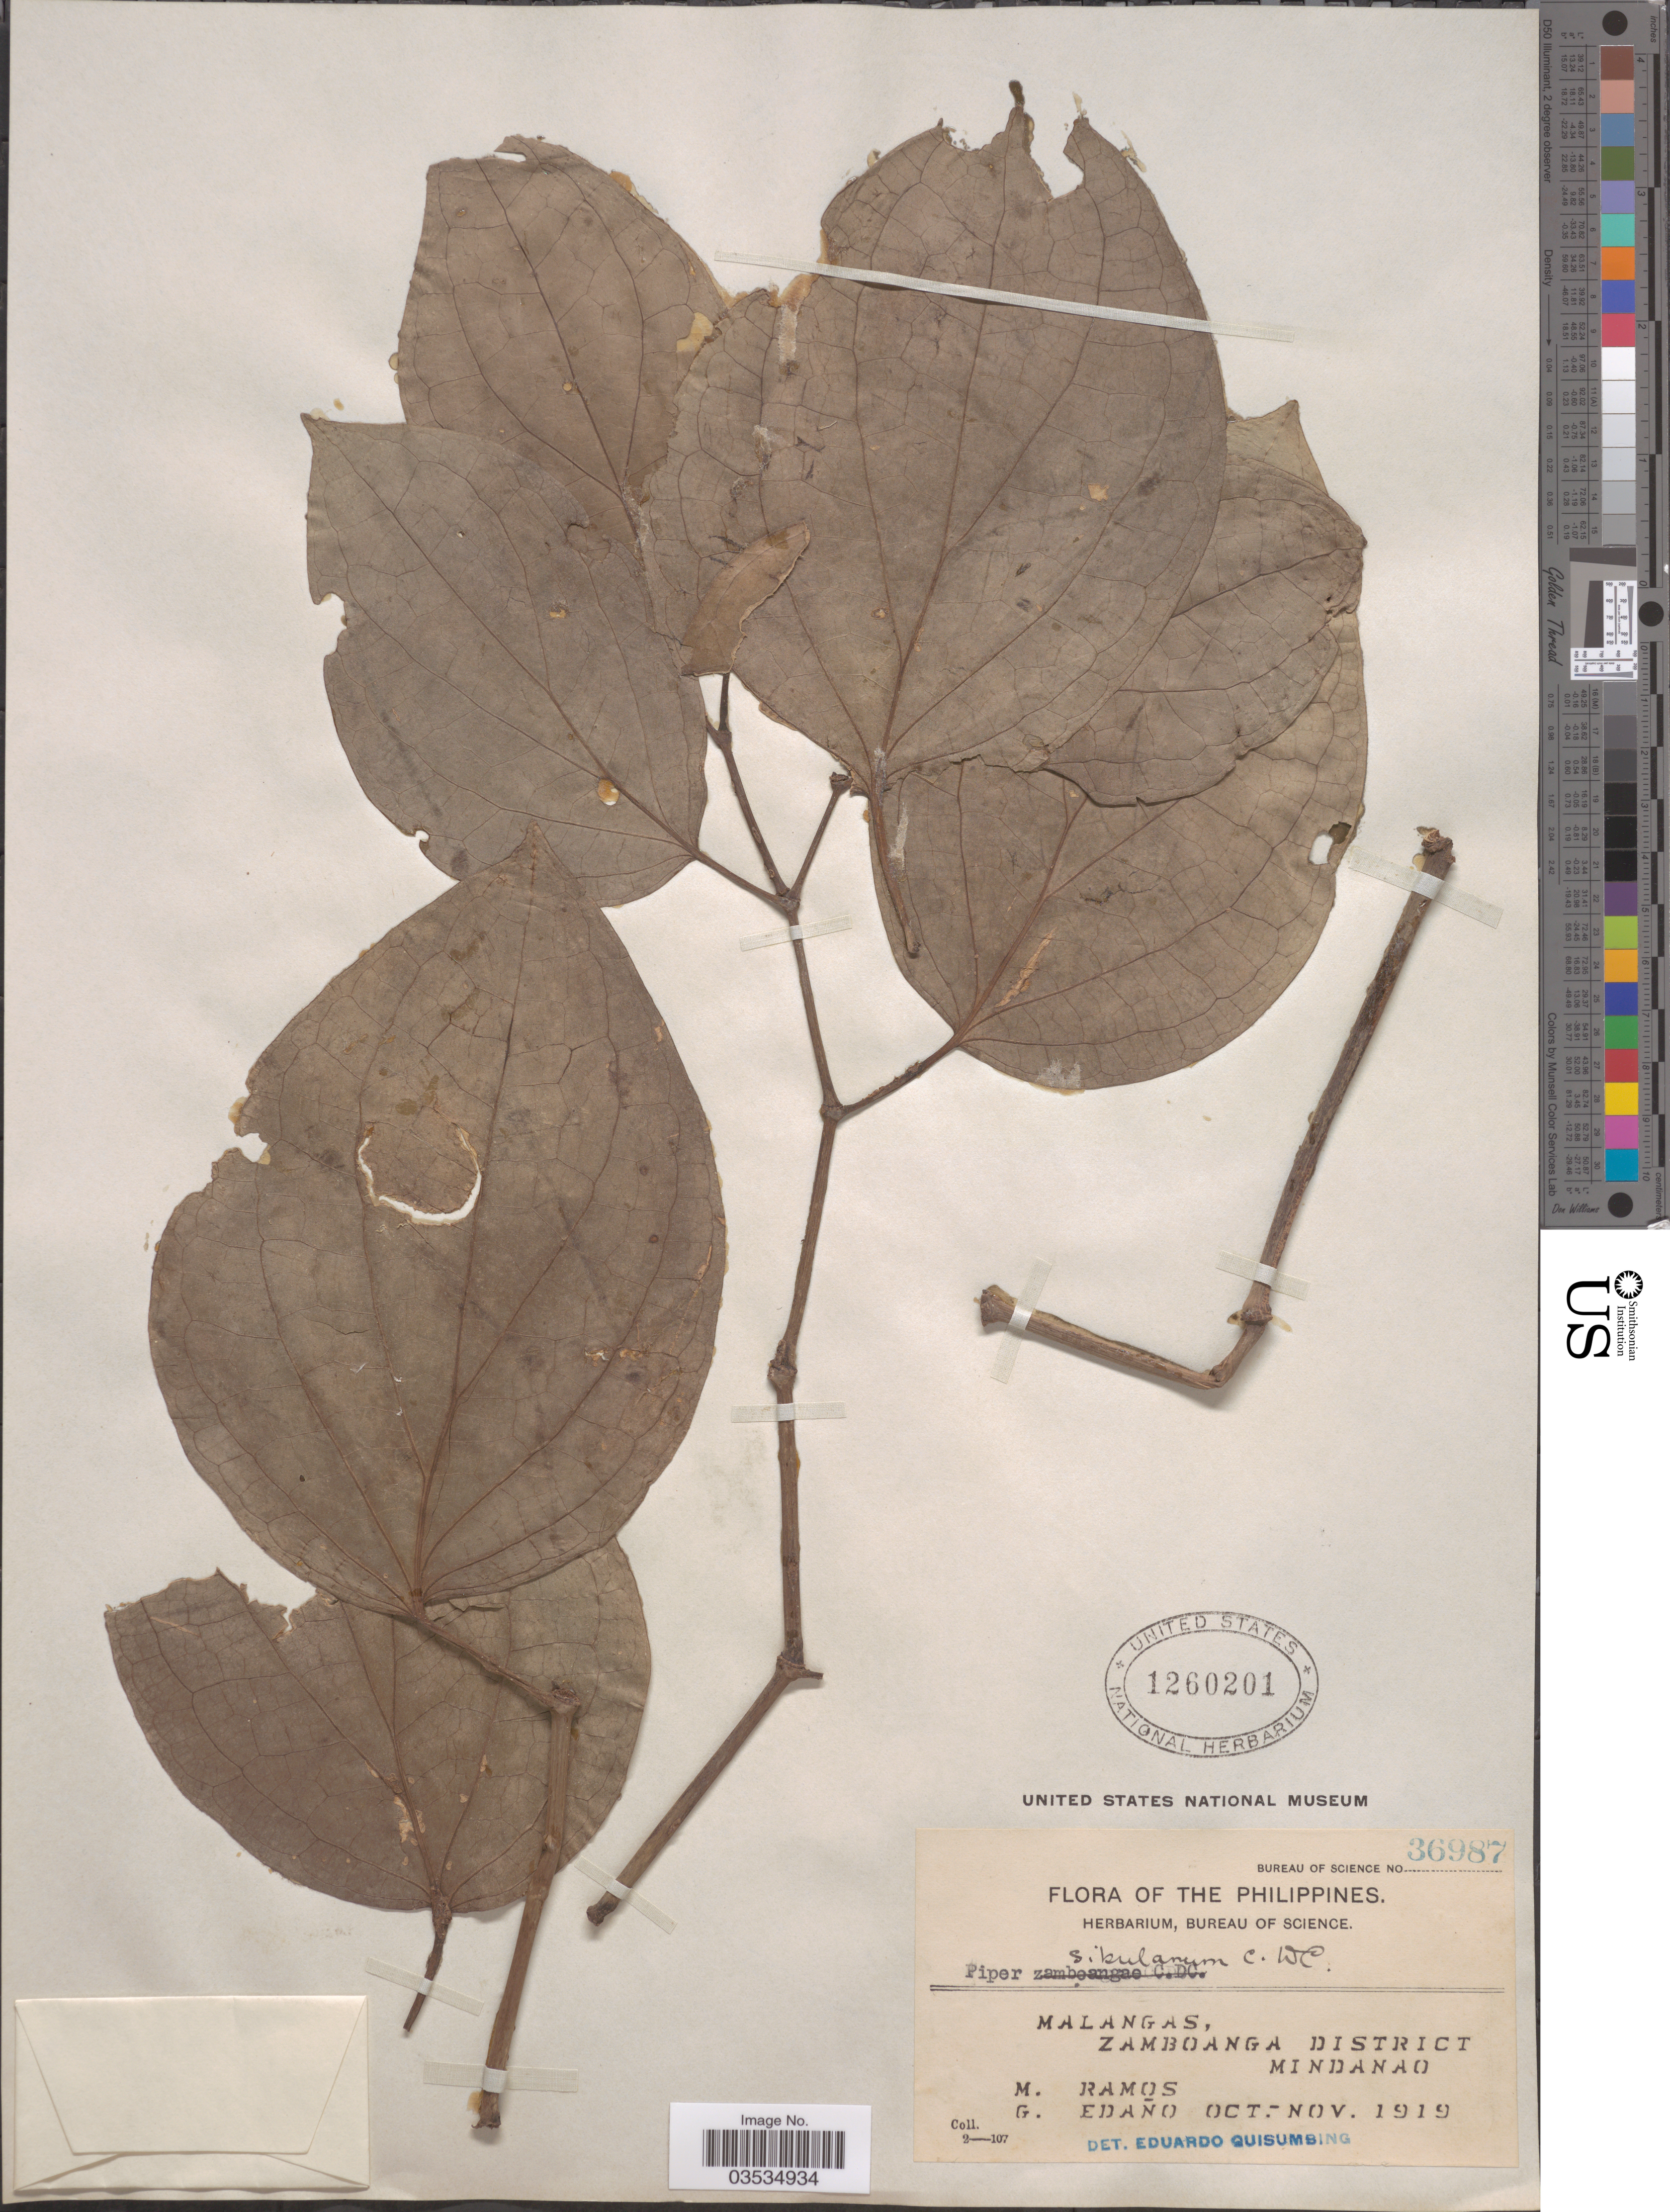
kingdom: Plantae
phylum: Tracheophyta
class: Magnoliopsida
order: Piperales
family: Piperaceae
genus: Piper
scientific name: Piper sibulanum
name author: C. DC.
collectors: M. Ramos & G. Edaño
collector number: Bureau of Science 36987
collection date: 1919-10/1919-11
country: Philippines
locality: Malangas, Zamboanga District, Mindanao.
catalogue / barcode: US 1260201